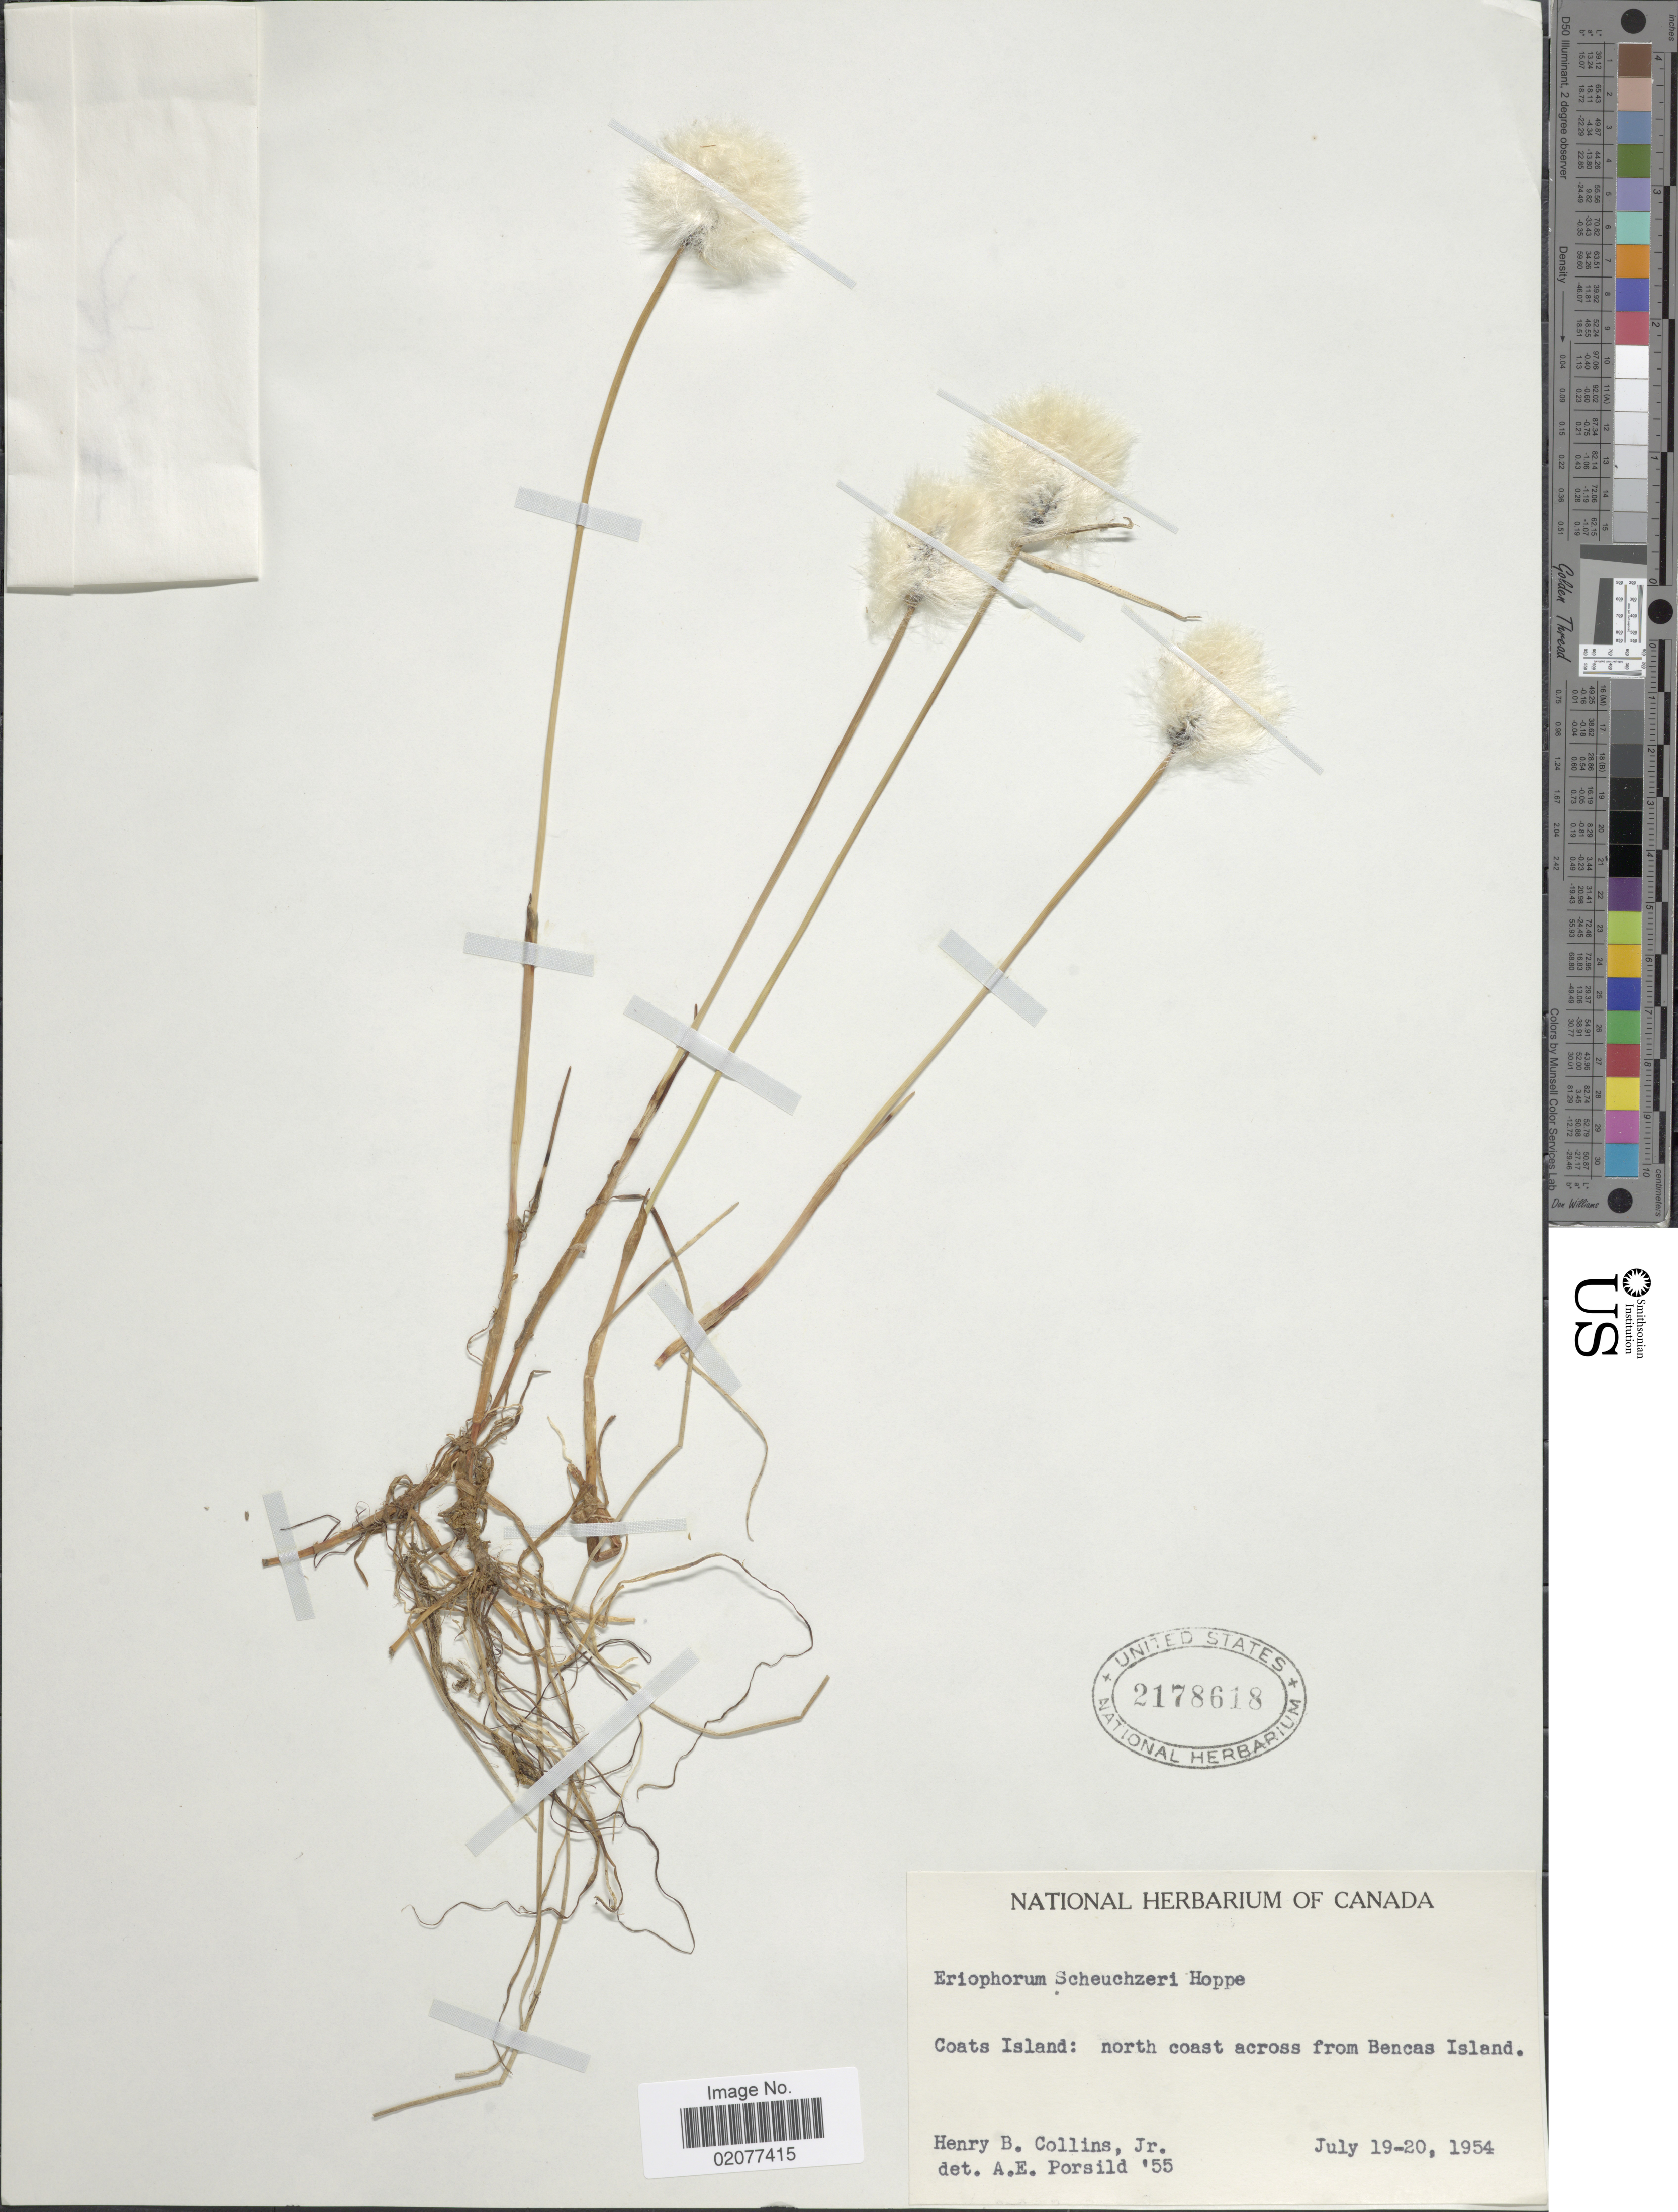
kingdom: Plantae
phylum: Tracheophyta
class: Liliopsida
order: Poales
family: Cyperaceae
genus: Eriophorum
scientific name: Eriophorum scheuchzeri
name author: Hoppe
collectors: H. Collins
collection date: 1954-07-19/1954-07-20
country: Canada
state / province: Nunavut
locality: Coats Island: North coast acorss from Bencas Island.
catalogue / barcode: US 2178618